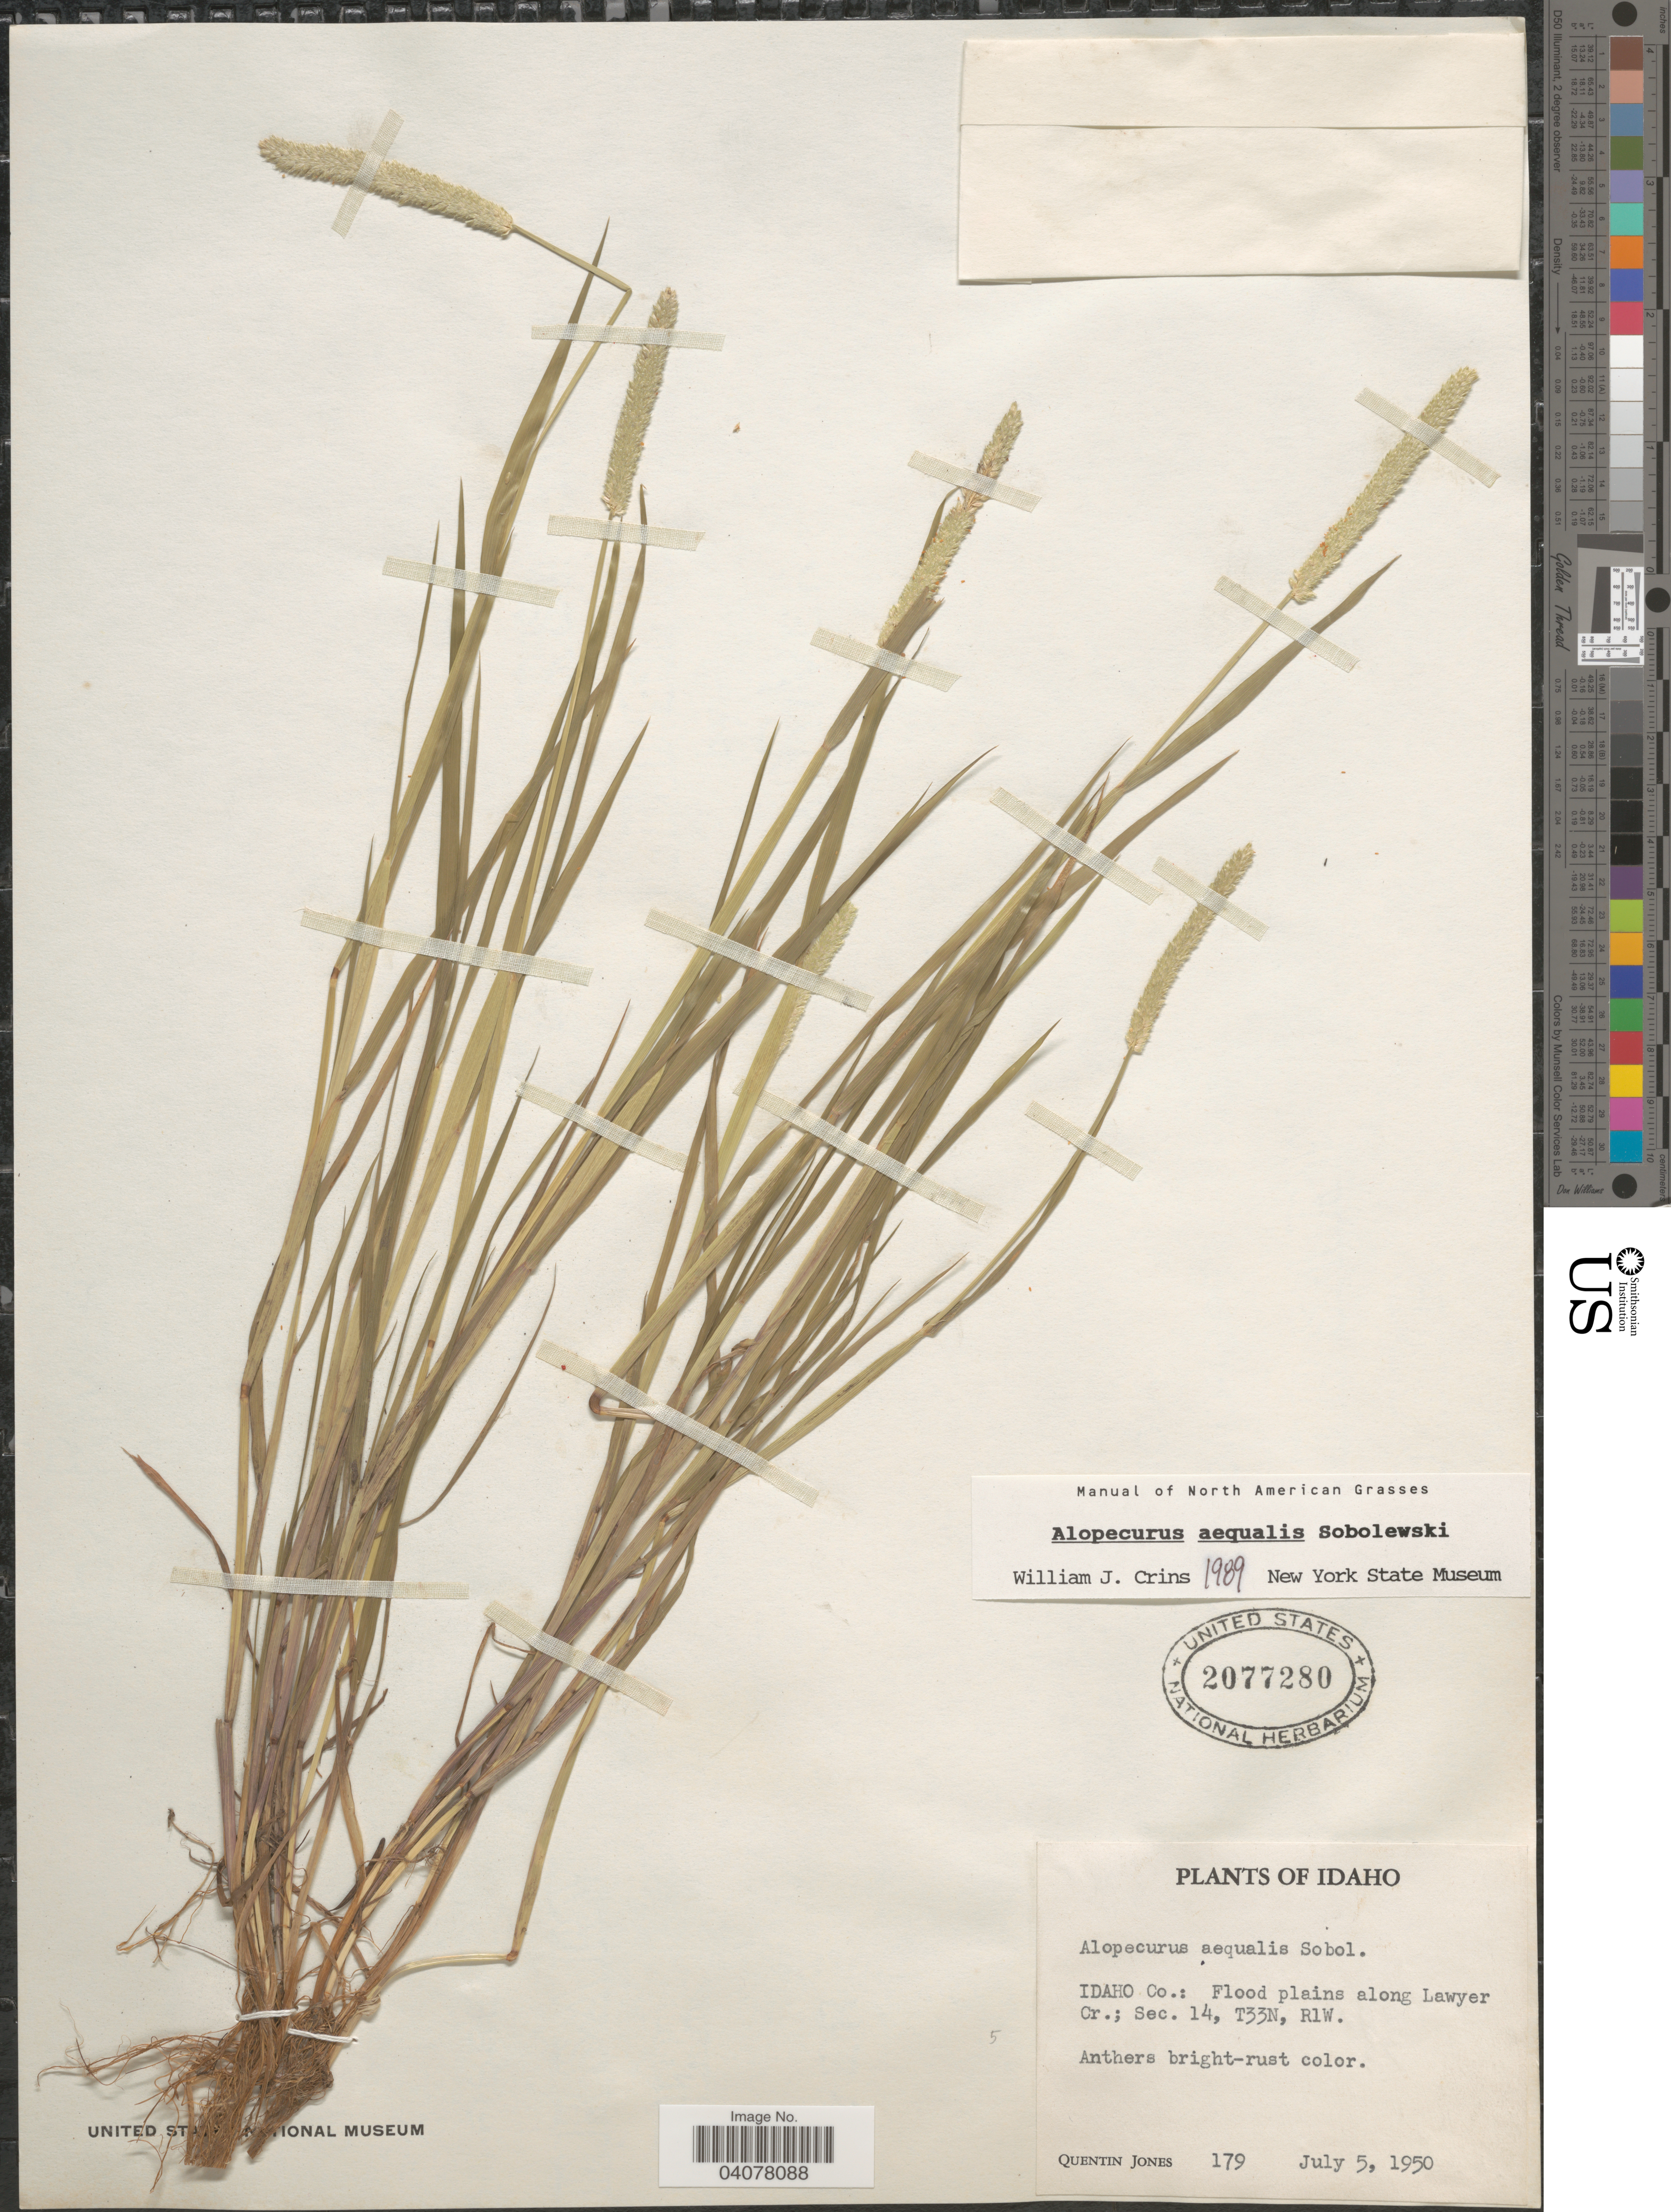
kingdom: Plantae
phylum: Tracheophyta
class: Liliopsida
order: Poales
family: Poaceae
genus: Alopecurus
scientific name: Alopecurus aequalis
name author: Sobol.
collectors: Q. Jones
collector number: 179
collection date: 1950-07-05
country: United States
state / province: Idaho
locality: Idaho Co.: Flood plains along Lawyer Cr.; Sec. 14, T33N, R1W.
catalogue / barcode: US 2077280